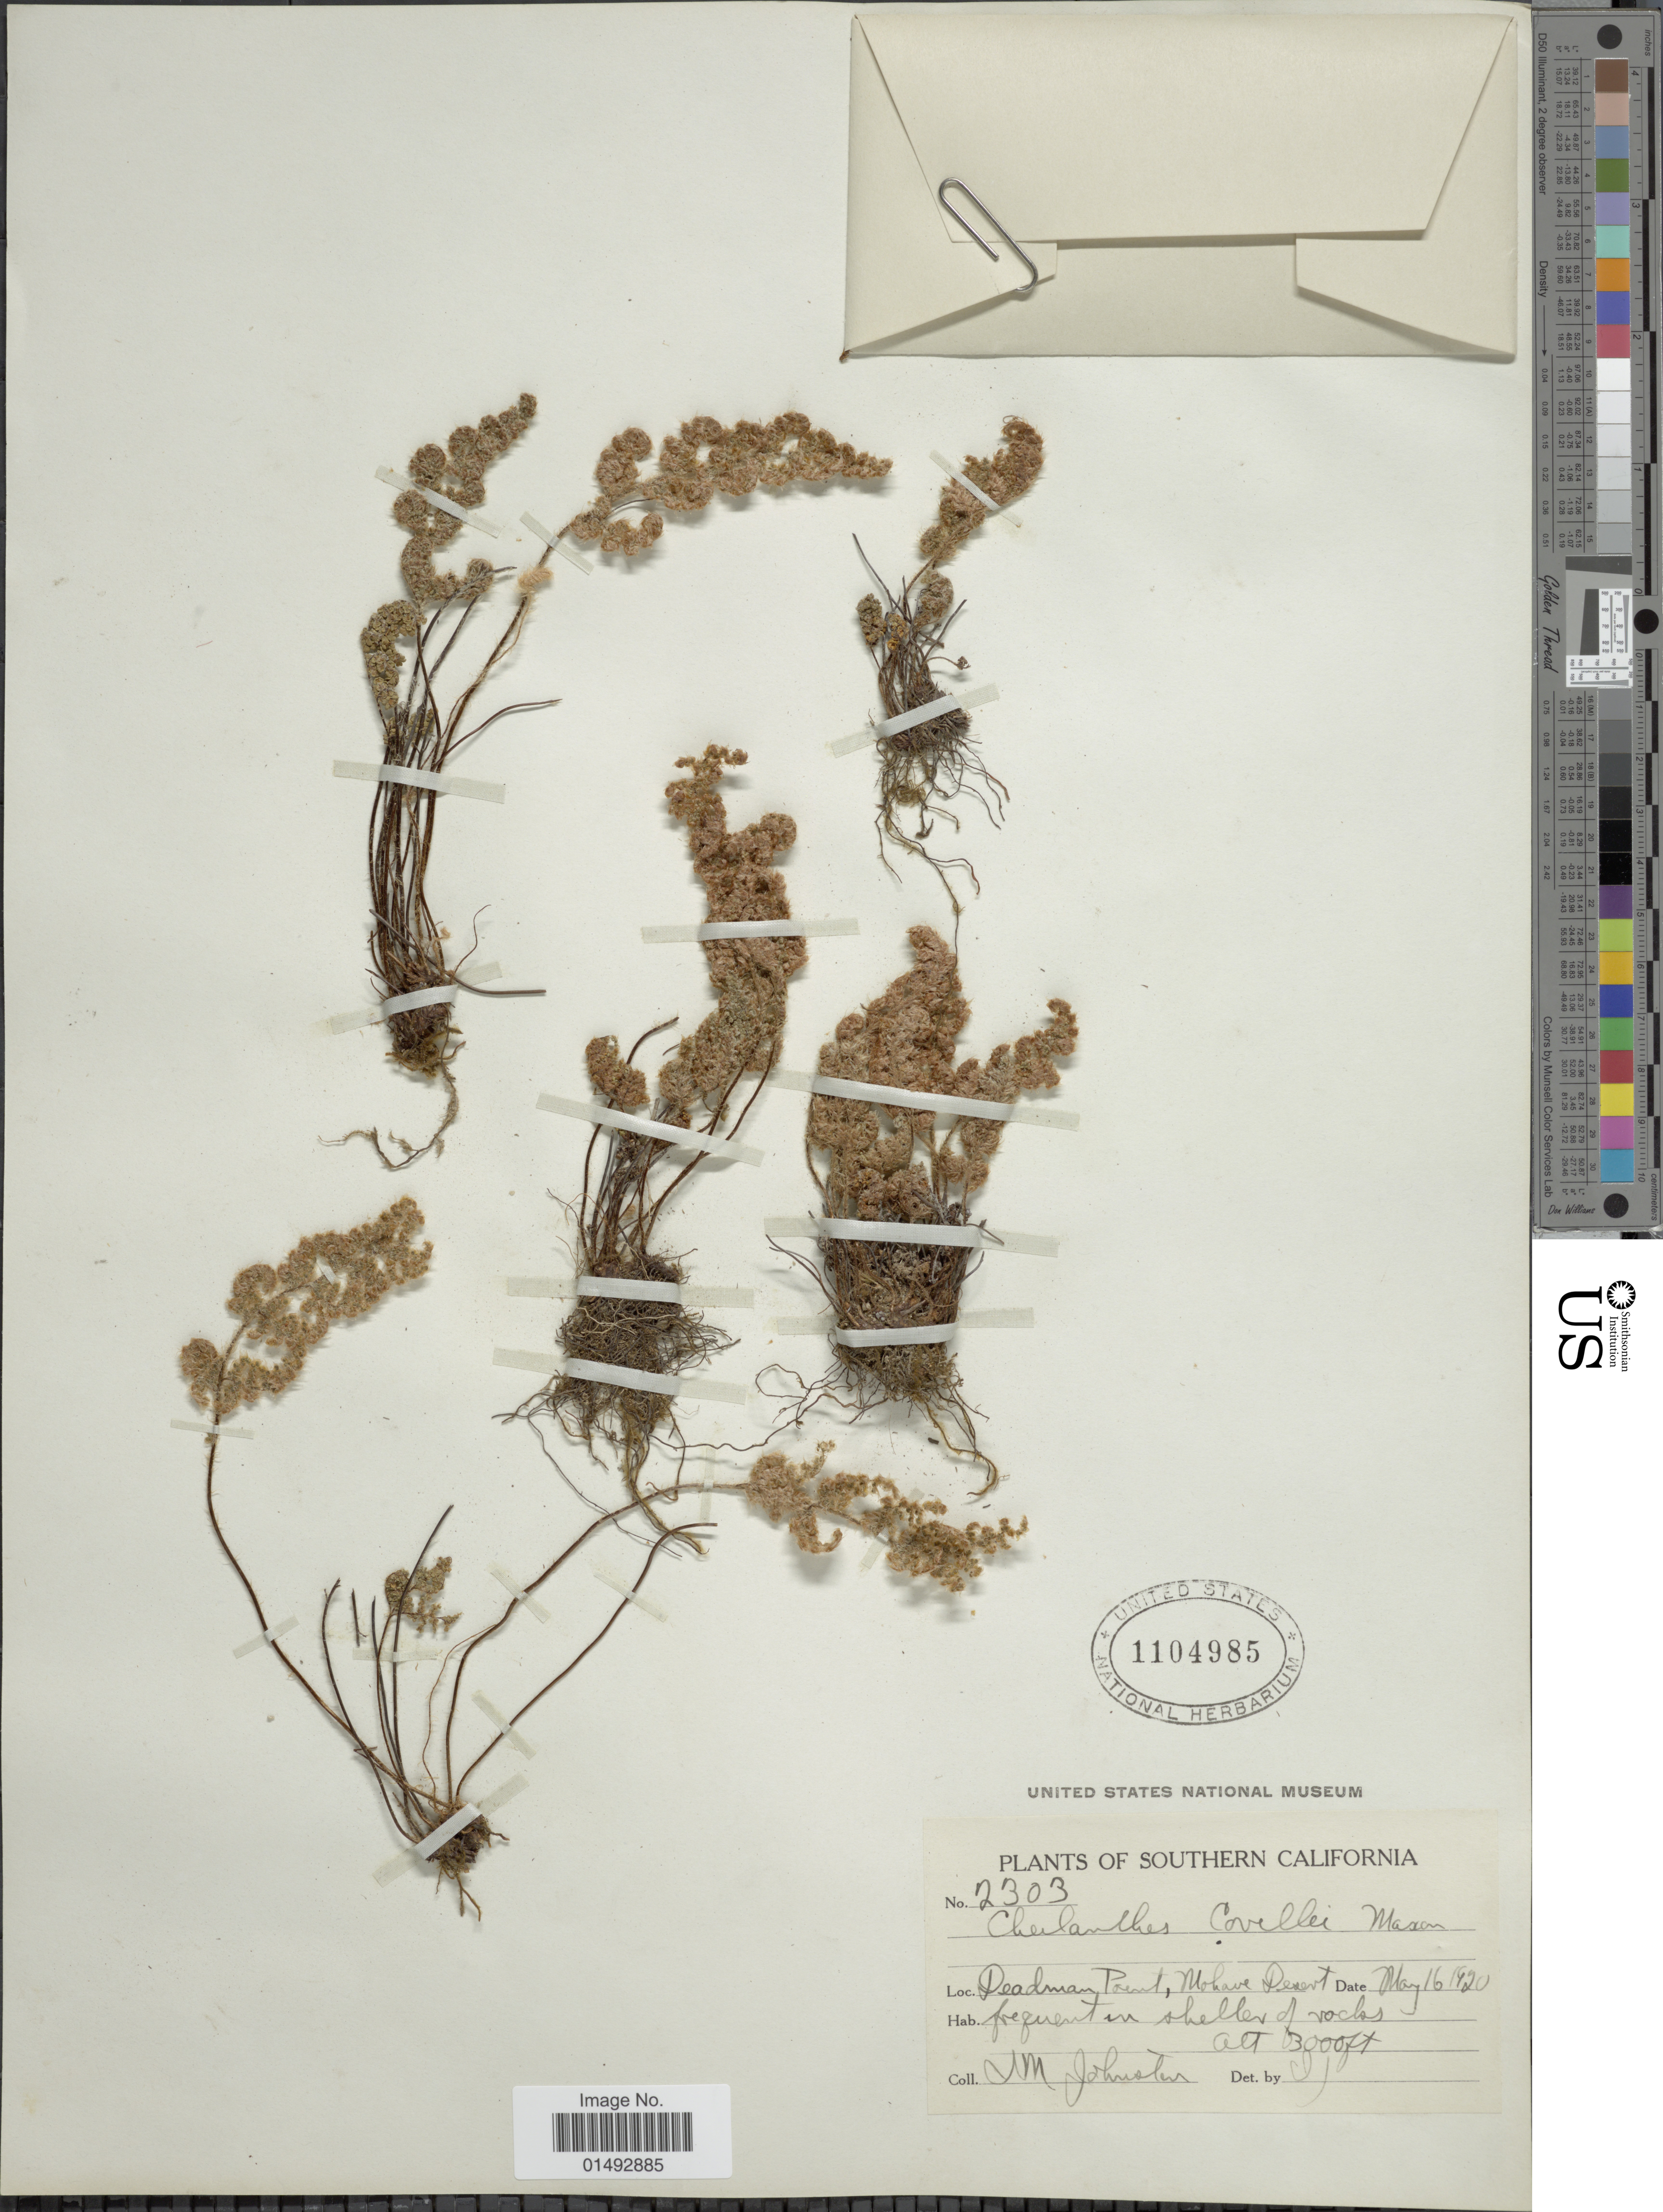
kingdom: Plantae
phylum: Tracheophyta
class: Polypodiopsida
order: Polypodiales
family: Pteridaceae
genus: Myriopteris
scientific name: Myriopteris covillei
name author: (Maxon) Á. Löve & D. Löve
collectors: J. Johnston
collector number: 2303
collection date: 1920-05-16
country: United States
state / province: California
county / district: Kern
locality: Southern California, Deadman Point, Mohave Desert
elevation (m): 914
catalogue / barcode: US 1104985